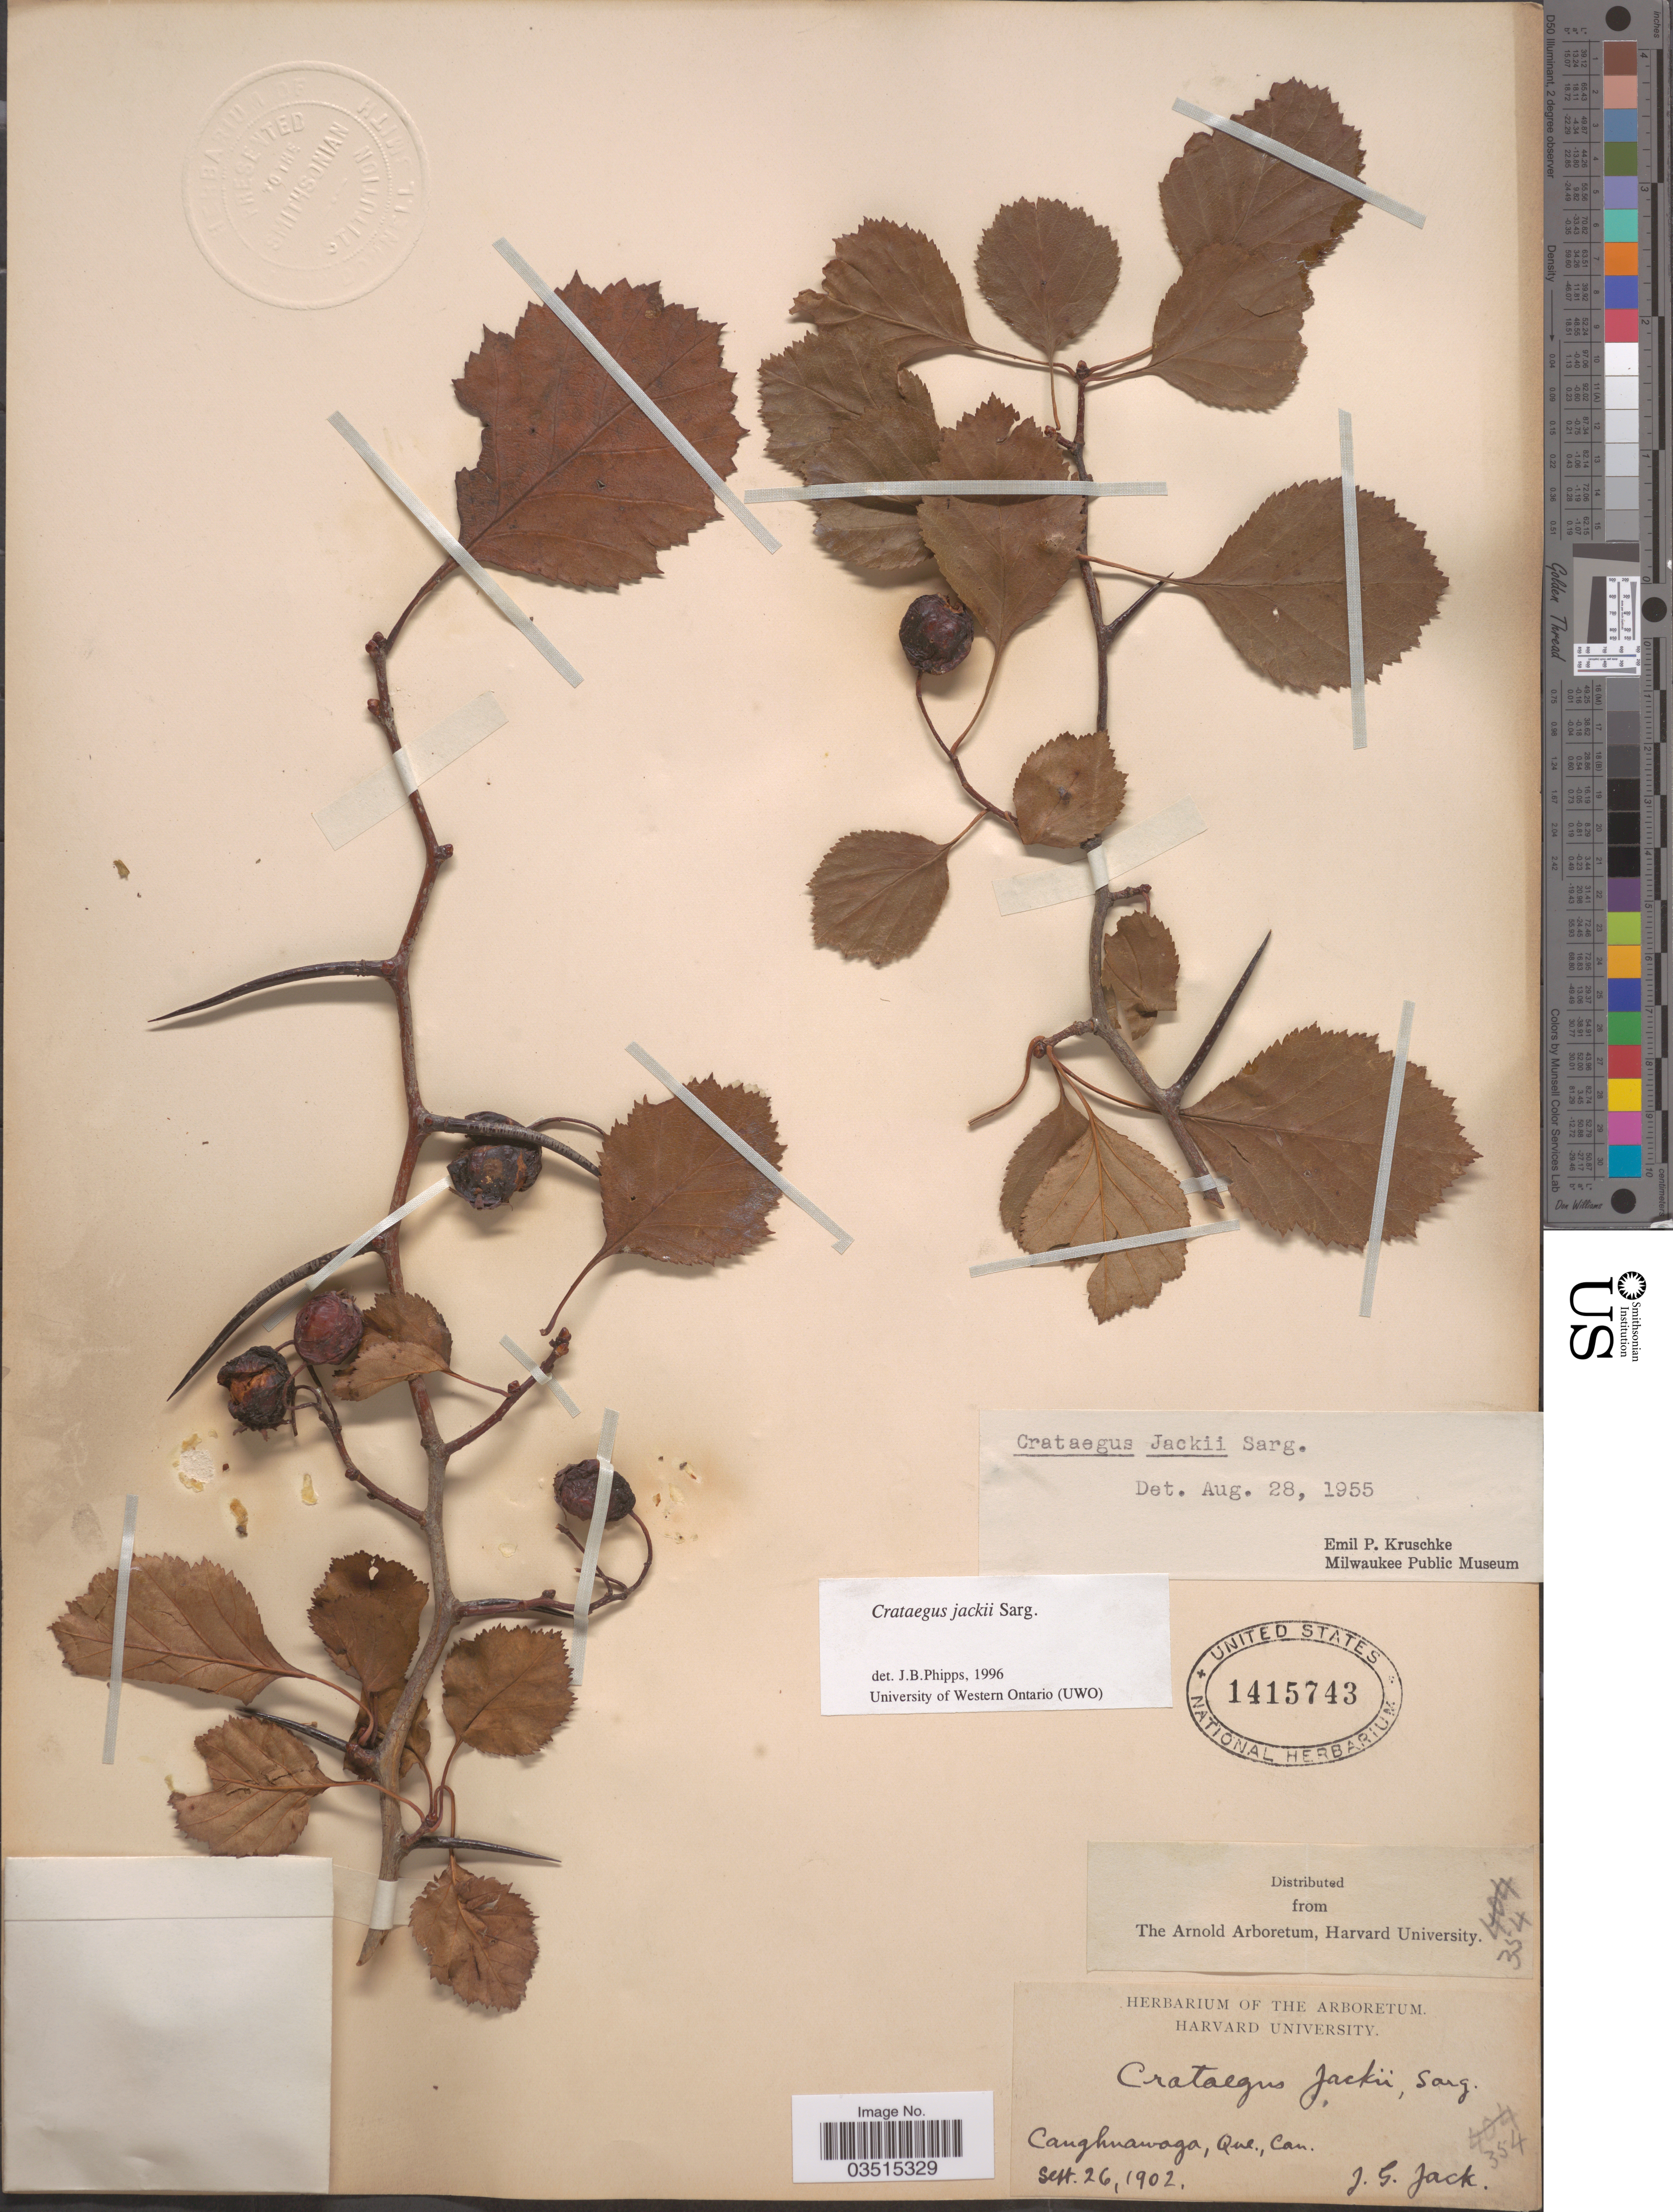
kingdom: Plantae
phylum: Tracheophyta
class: Magnoliopsida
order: Rosales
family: Rosaceae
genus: Crataegus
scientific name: Crataegus lumaria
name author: Ashe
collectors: J. G. Jack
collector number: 354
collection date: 1902-09-26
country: Canada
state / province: Quebec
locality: Caughnawaga.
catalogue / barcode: US 1415743